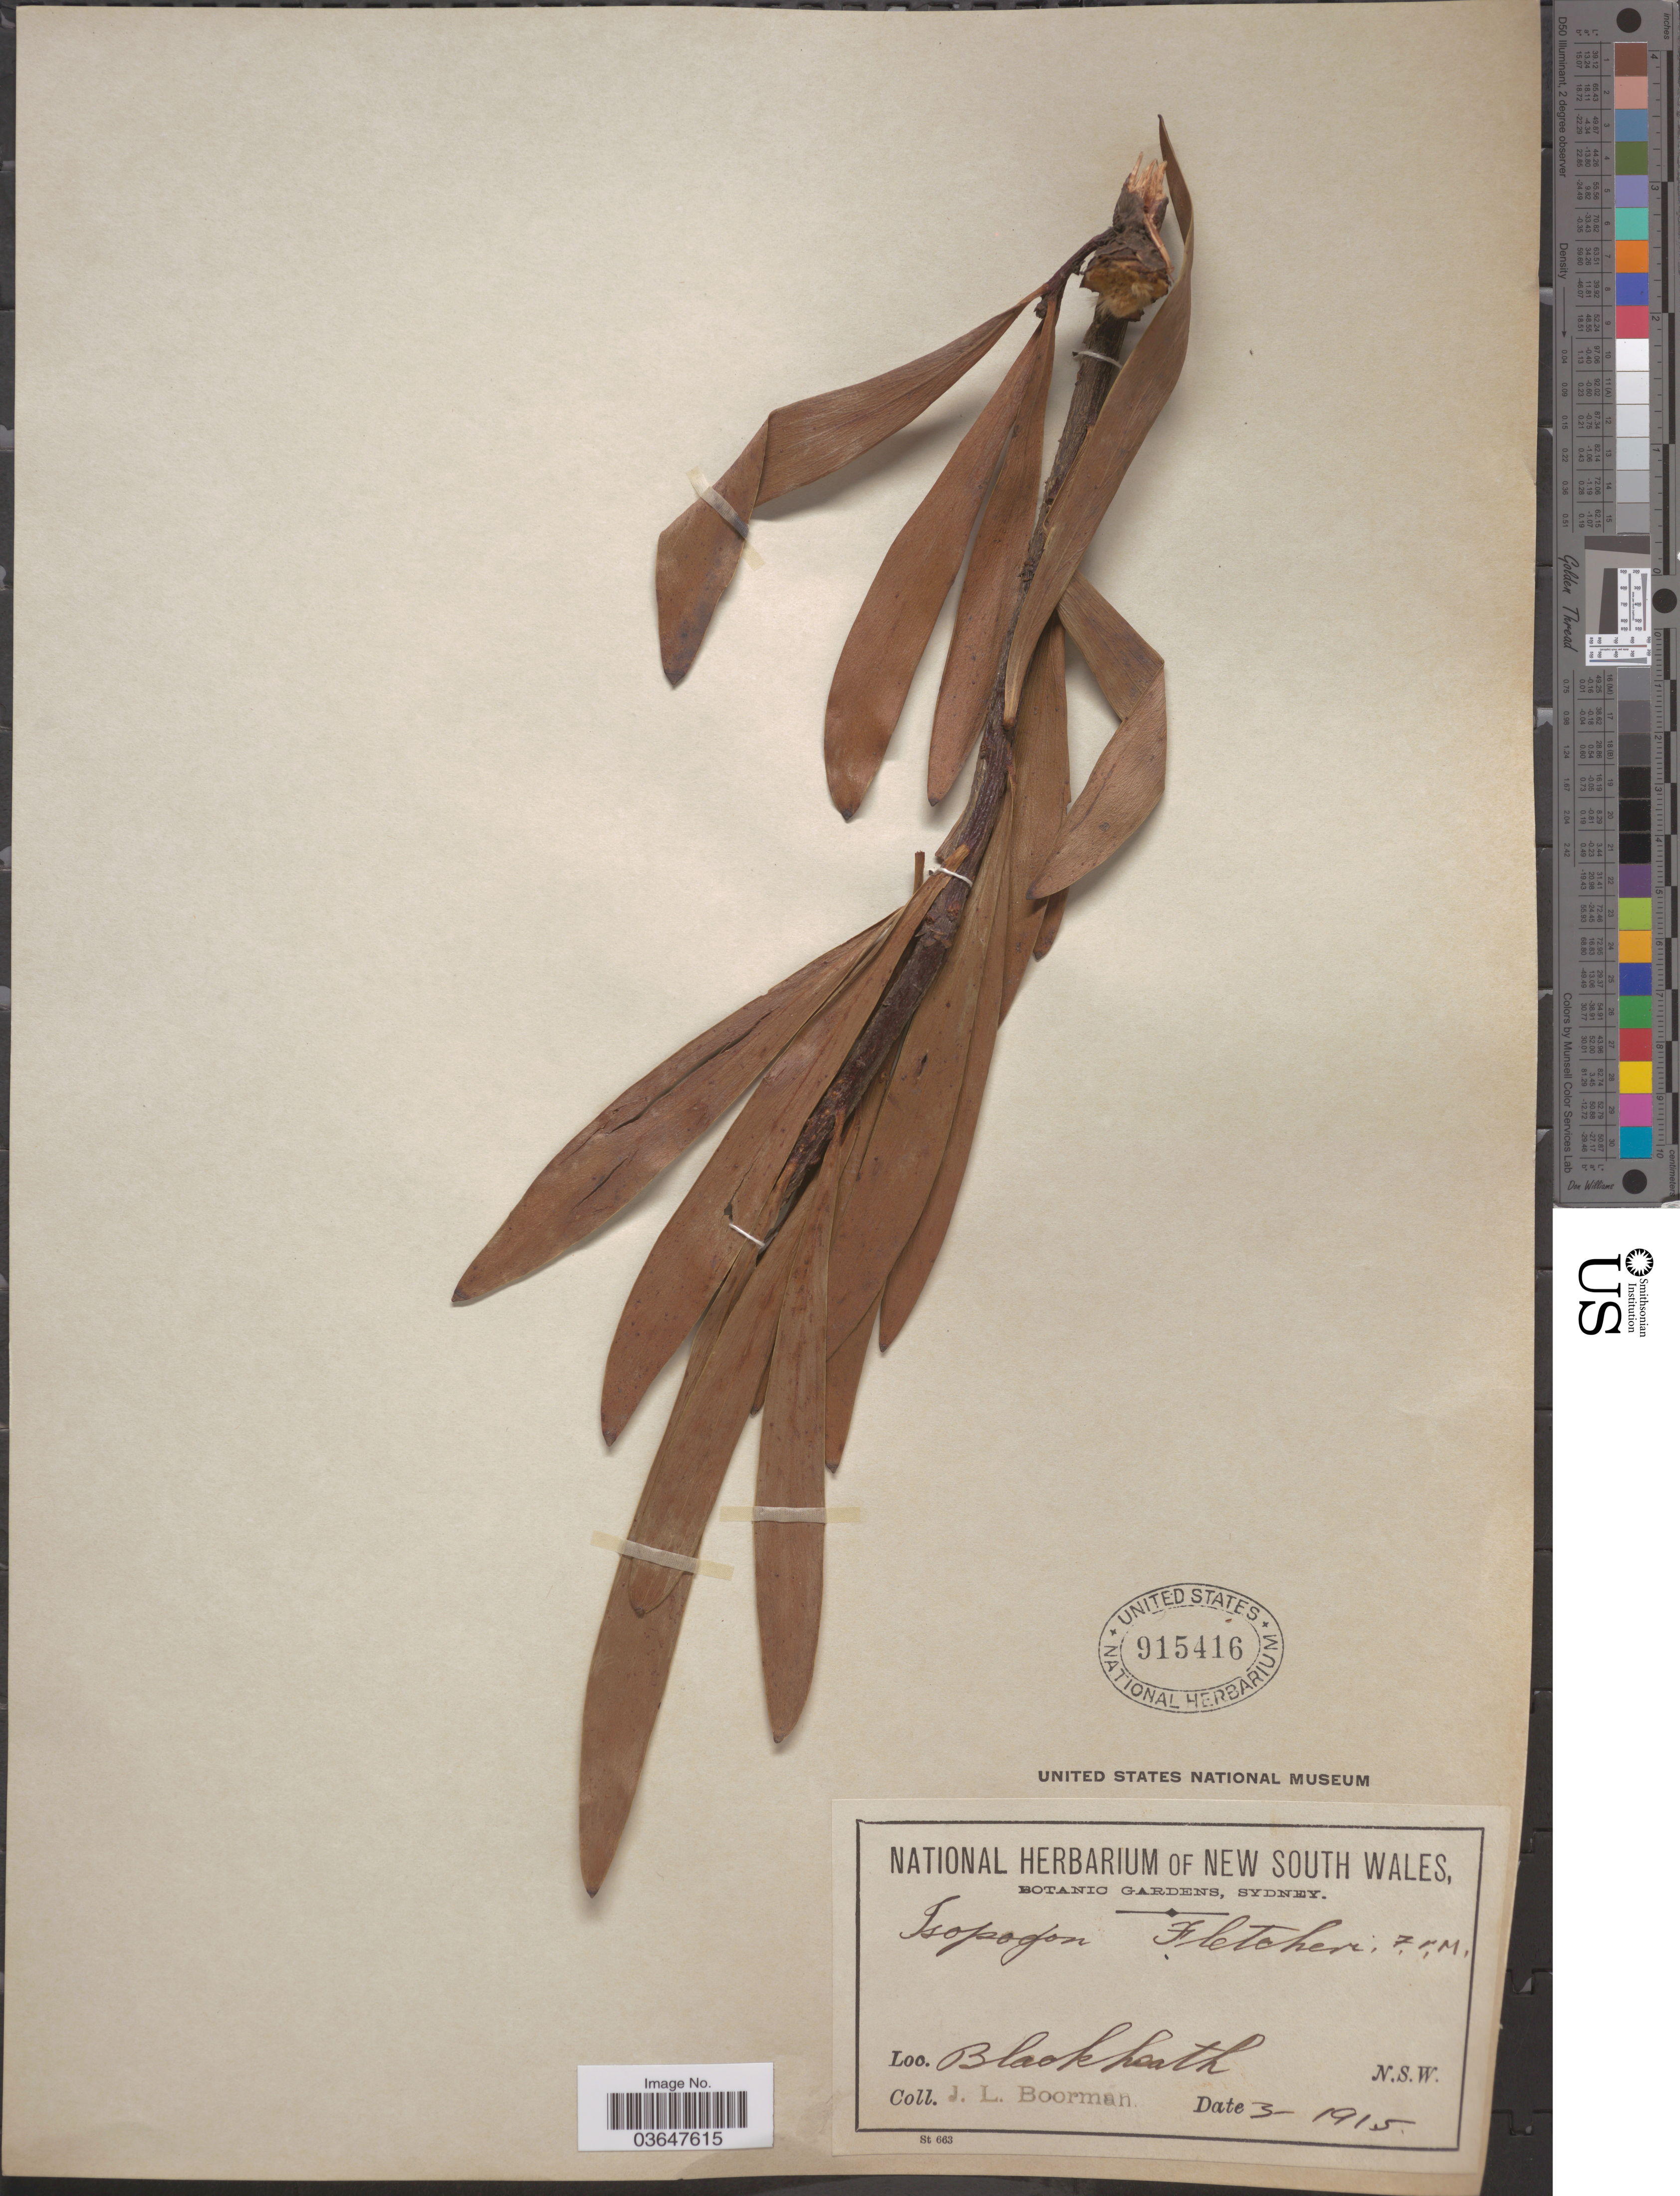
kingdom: Plantae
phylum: Tracheophyta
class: Magnoliopsida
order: Proteales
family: Proteaceae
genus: Isopogon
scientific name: Isopogon fletcheri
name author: F. Muell.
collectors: J. Boorman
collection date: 1915-03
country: Australia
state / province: New South Wales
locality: Blackheath. N.S.W.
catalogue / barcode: US 915416